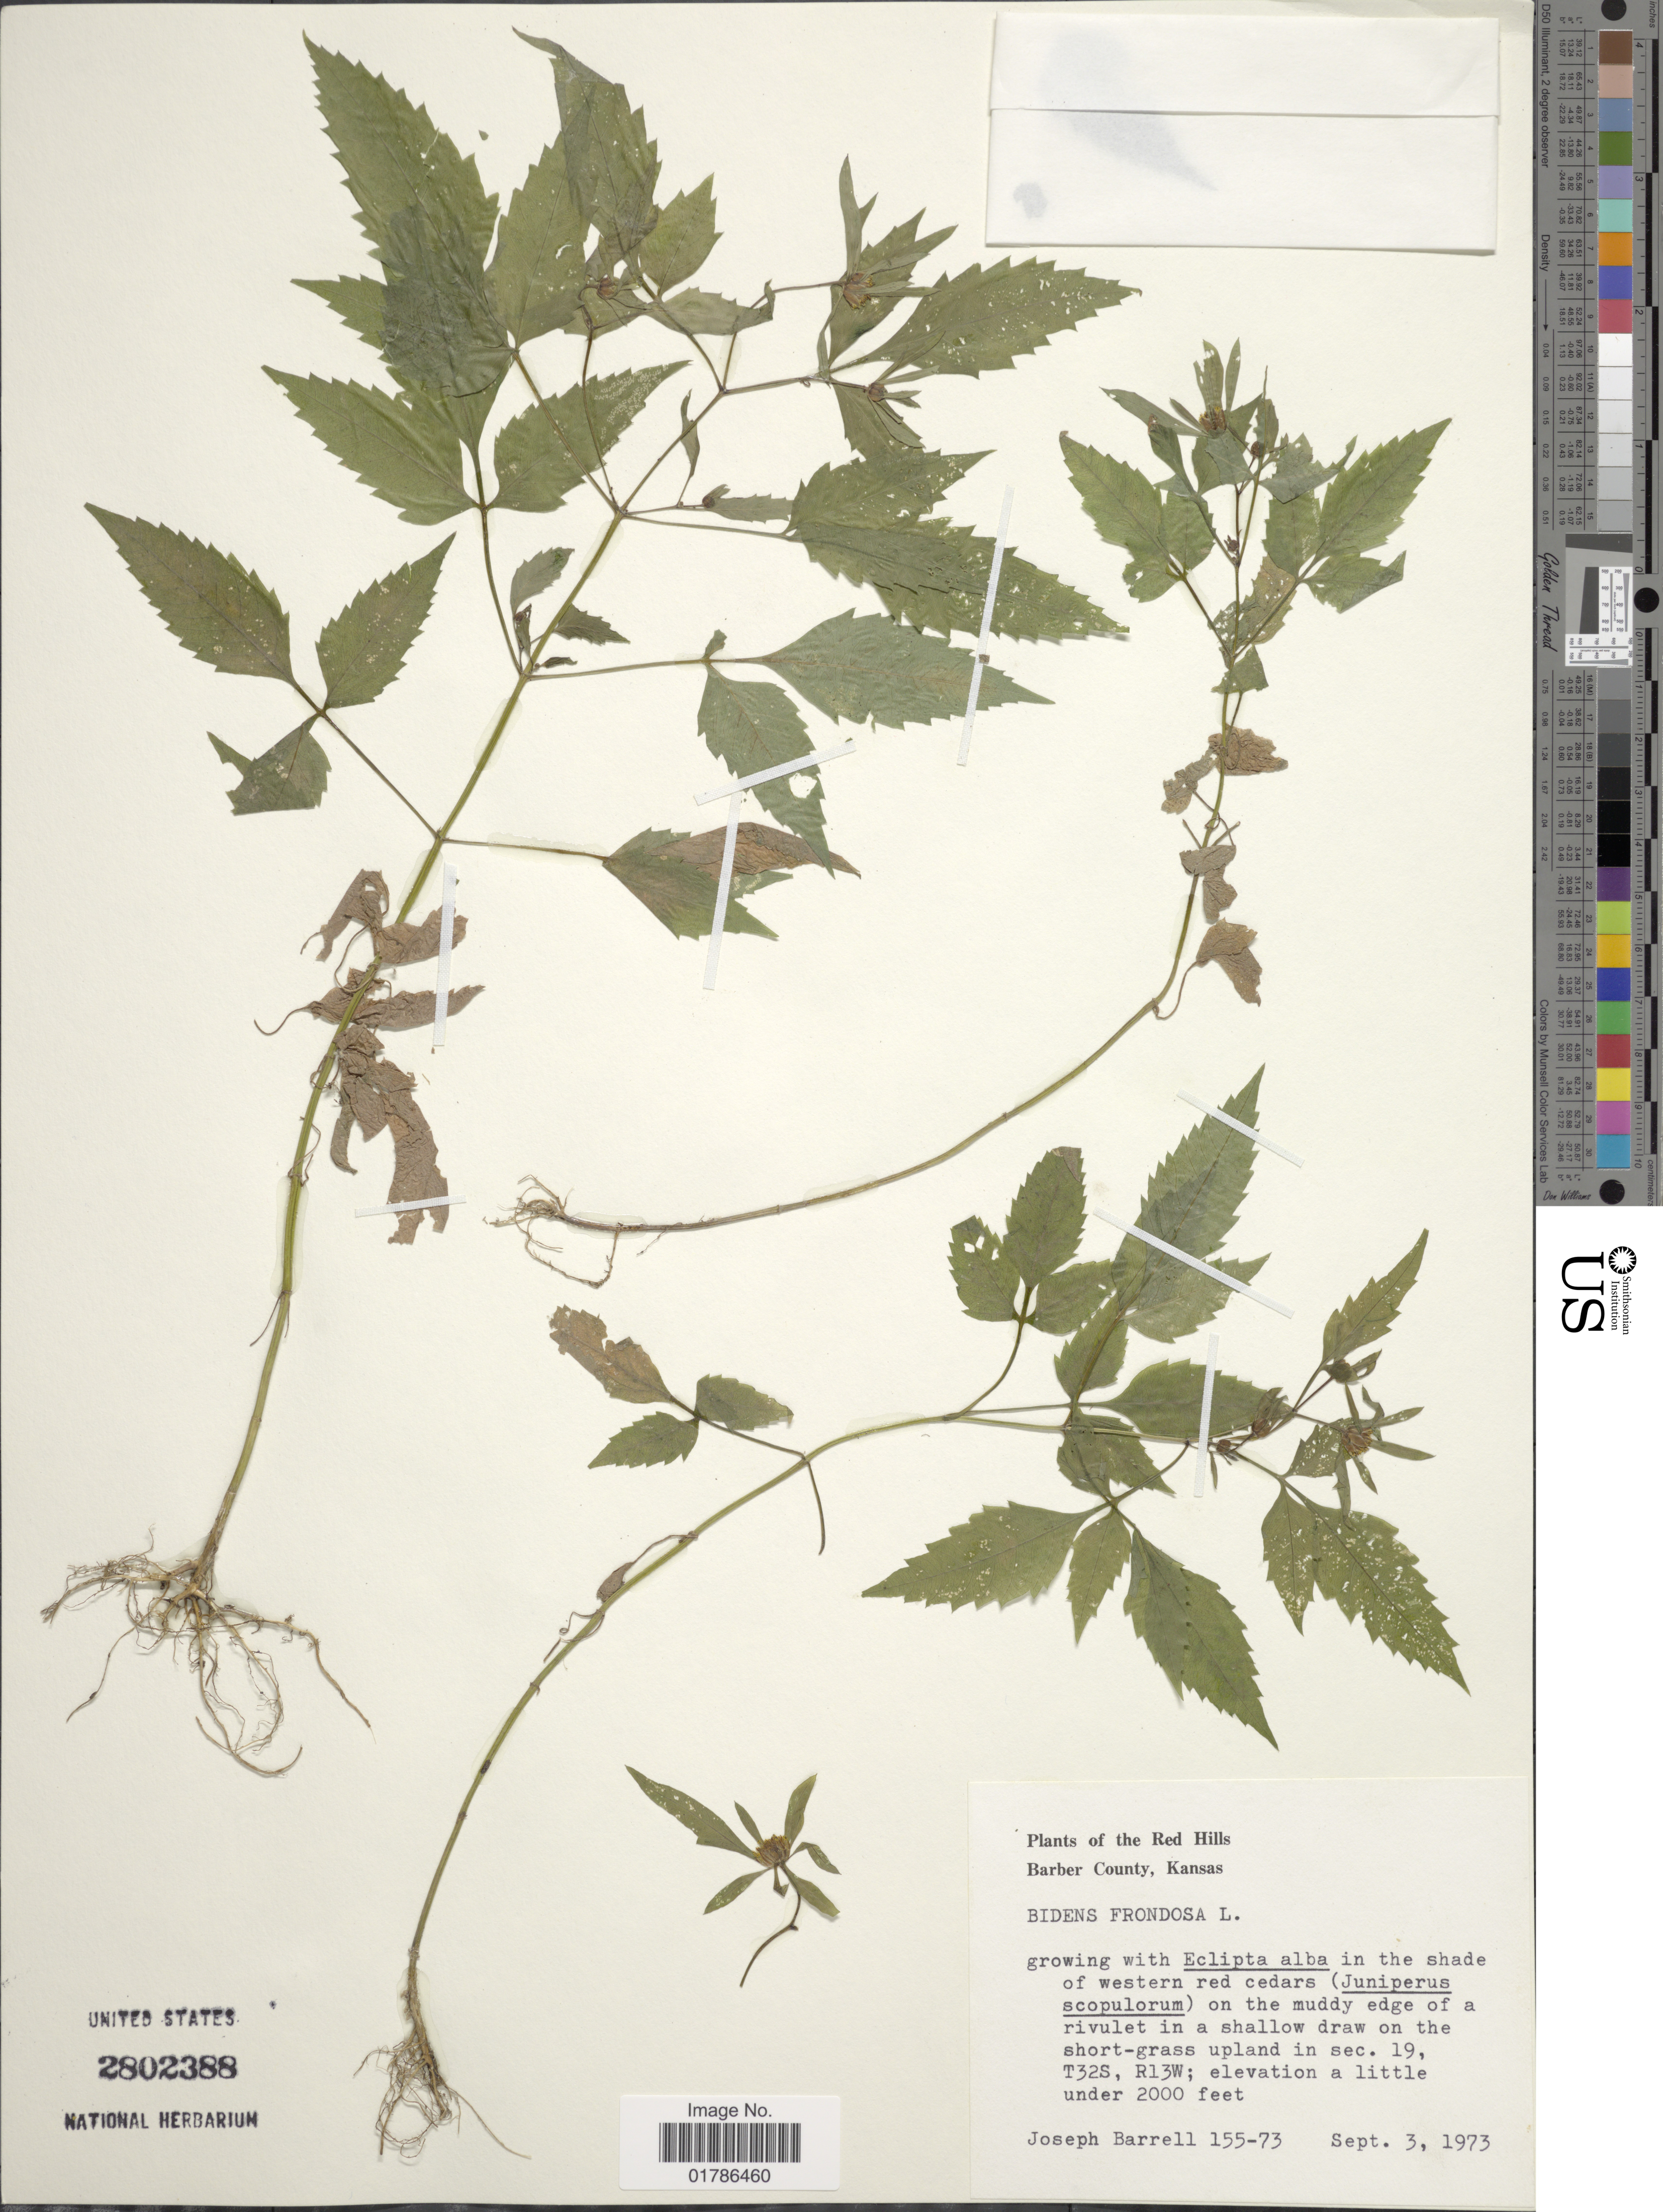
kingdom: Plantae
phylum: Tracheophyta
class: Magnoliopsida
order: Asterales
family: Asteraceae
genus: Bidens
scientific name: Bidens frondosa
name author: L.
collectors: J. Barrell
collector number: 155-73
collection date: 1973-09-03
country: United States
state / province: Kansas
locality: Red Hills, Barber County, on the short-grass upland in sec. 19, T32S, R13W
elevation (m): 610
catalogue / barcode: US 2802388